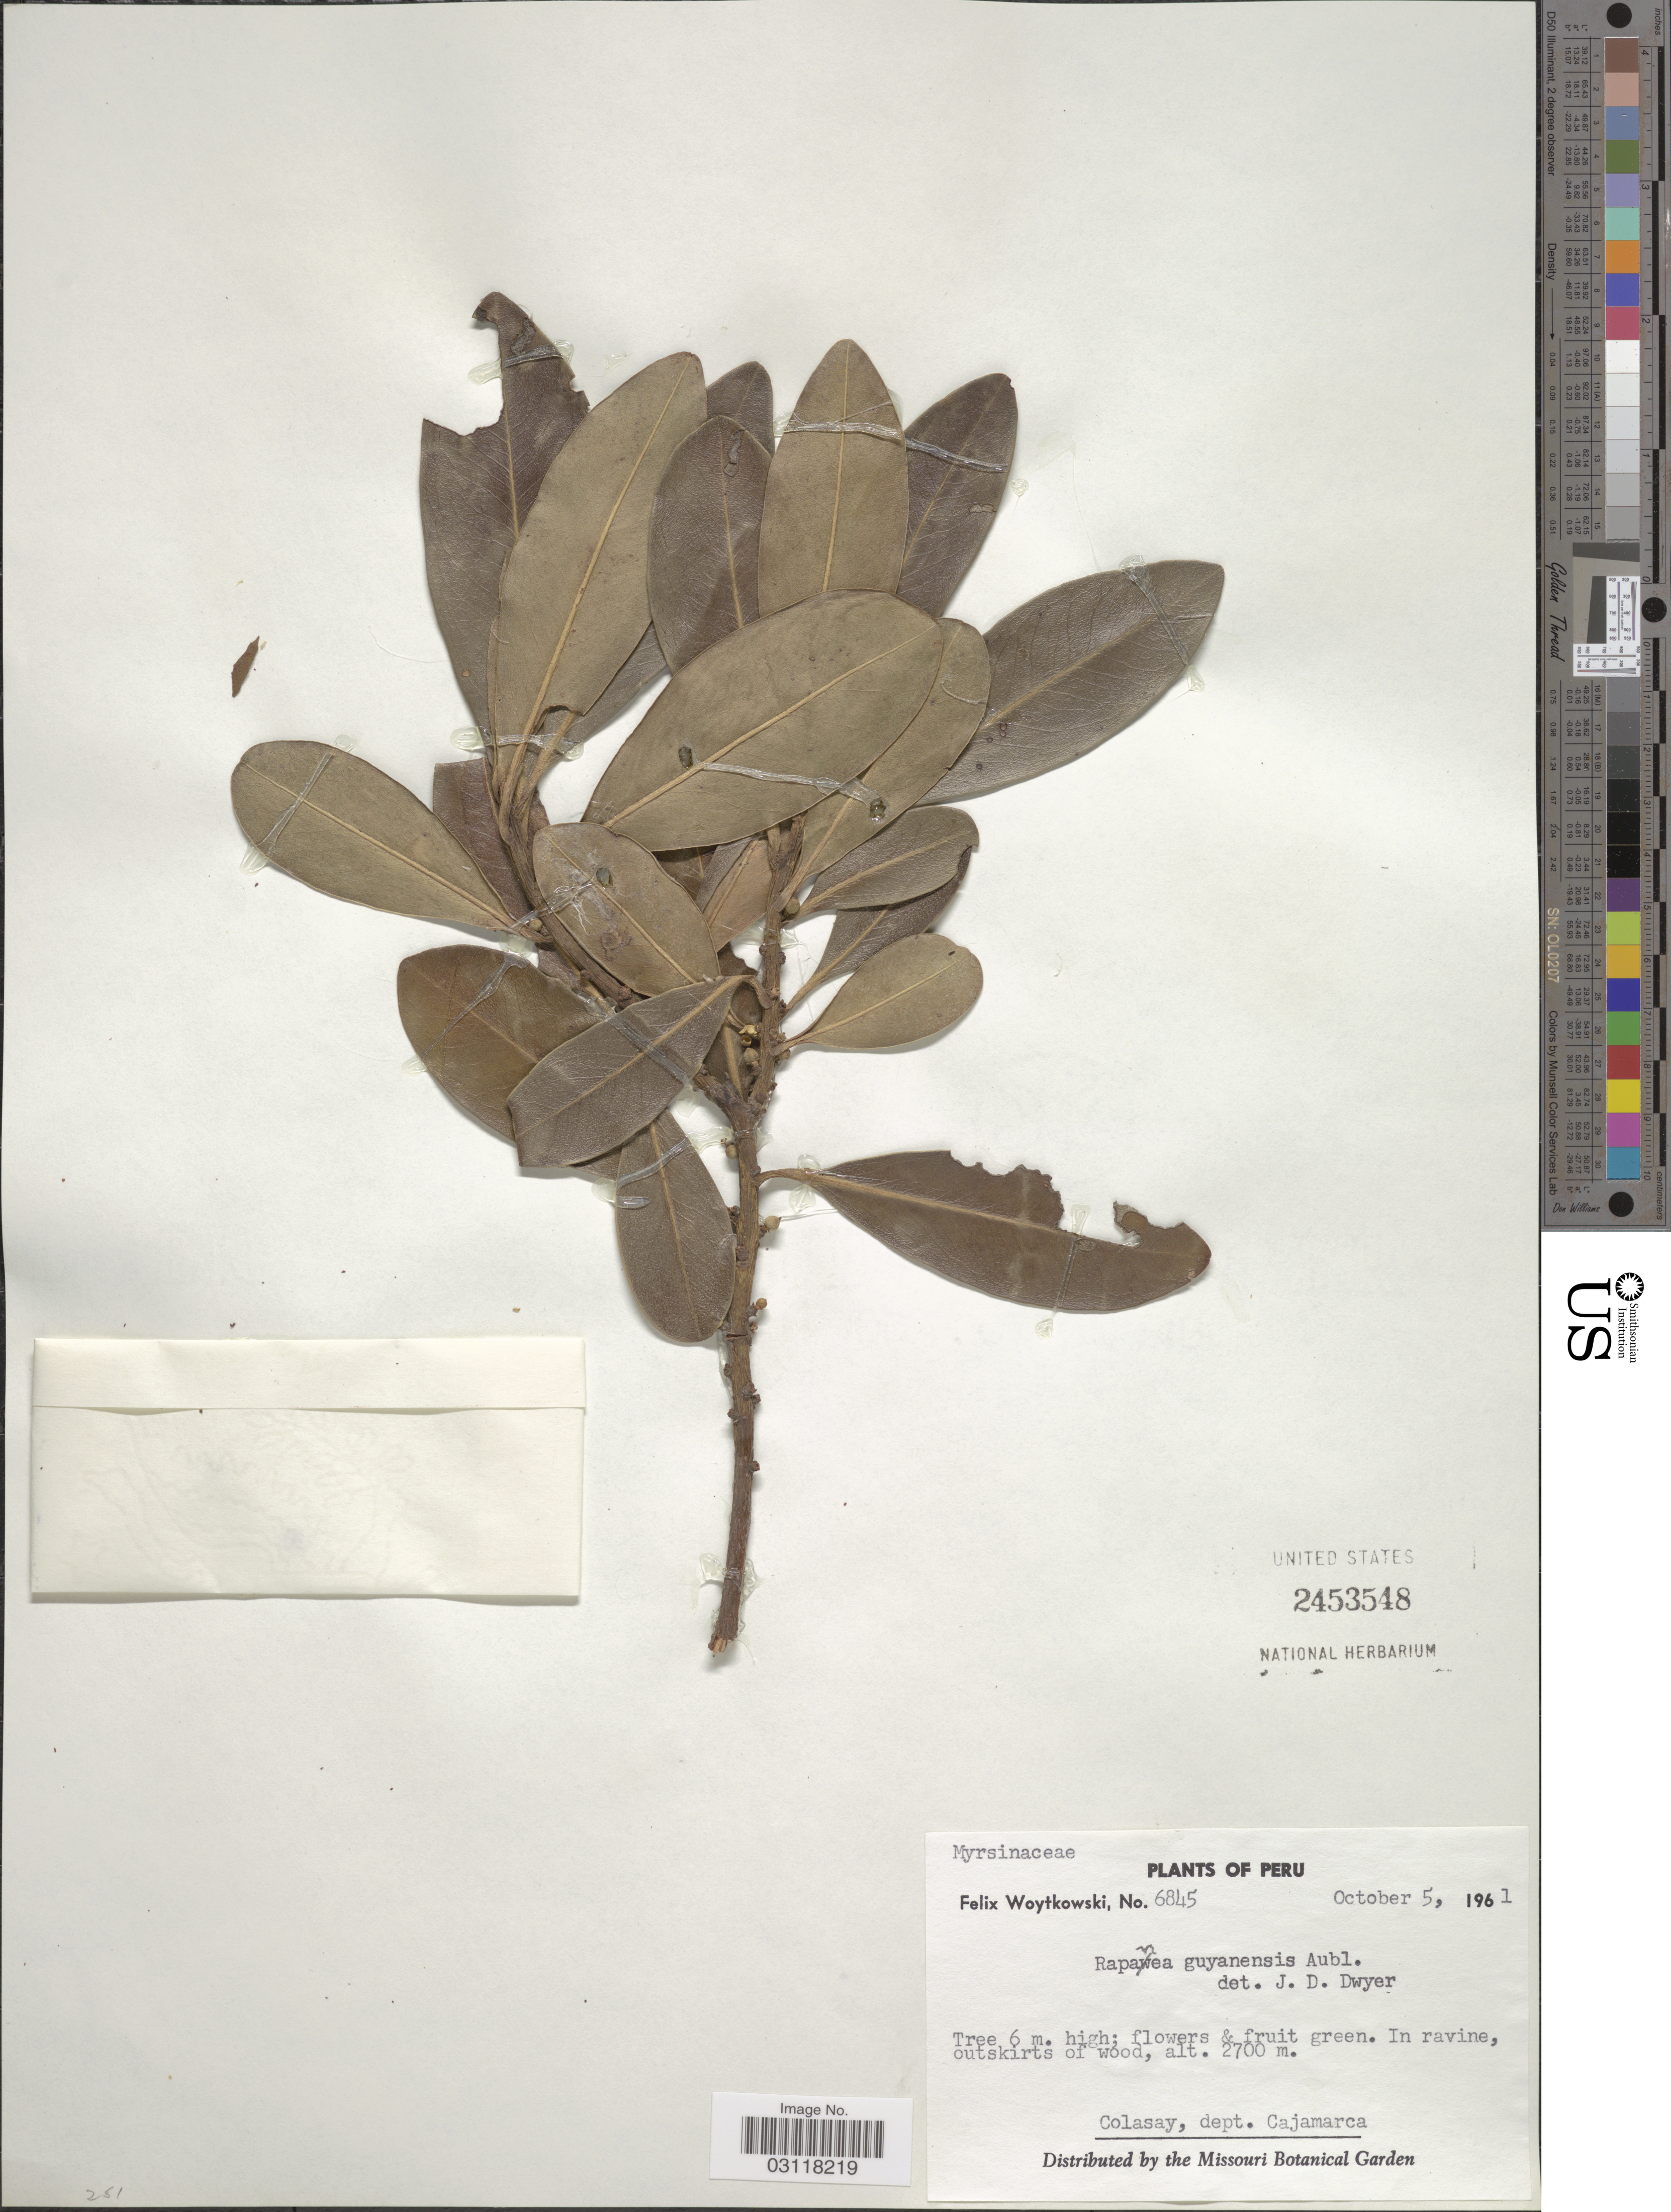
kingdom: Plantae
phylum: Tracheophyta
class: Magnoliopsida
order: Ericales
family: Primulaceae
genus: Rapanea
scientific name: Rapanea guianensis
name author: Aubl.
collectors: F. Woytkowski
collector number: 6845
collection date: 1961-10-05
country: Peru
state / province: Cajamarca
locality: In ravine, outskirts of wood. Colasay, dept. Cajamarca.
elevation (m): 2700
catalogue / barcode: US 2453548